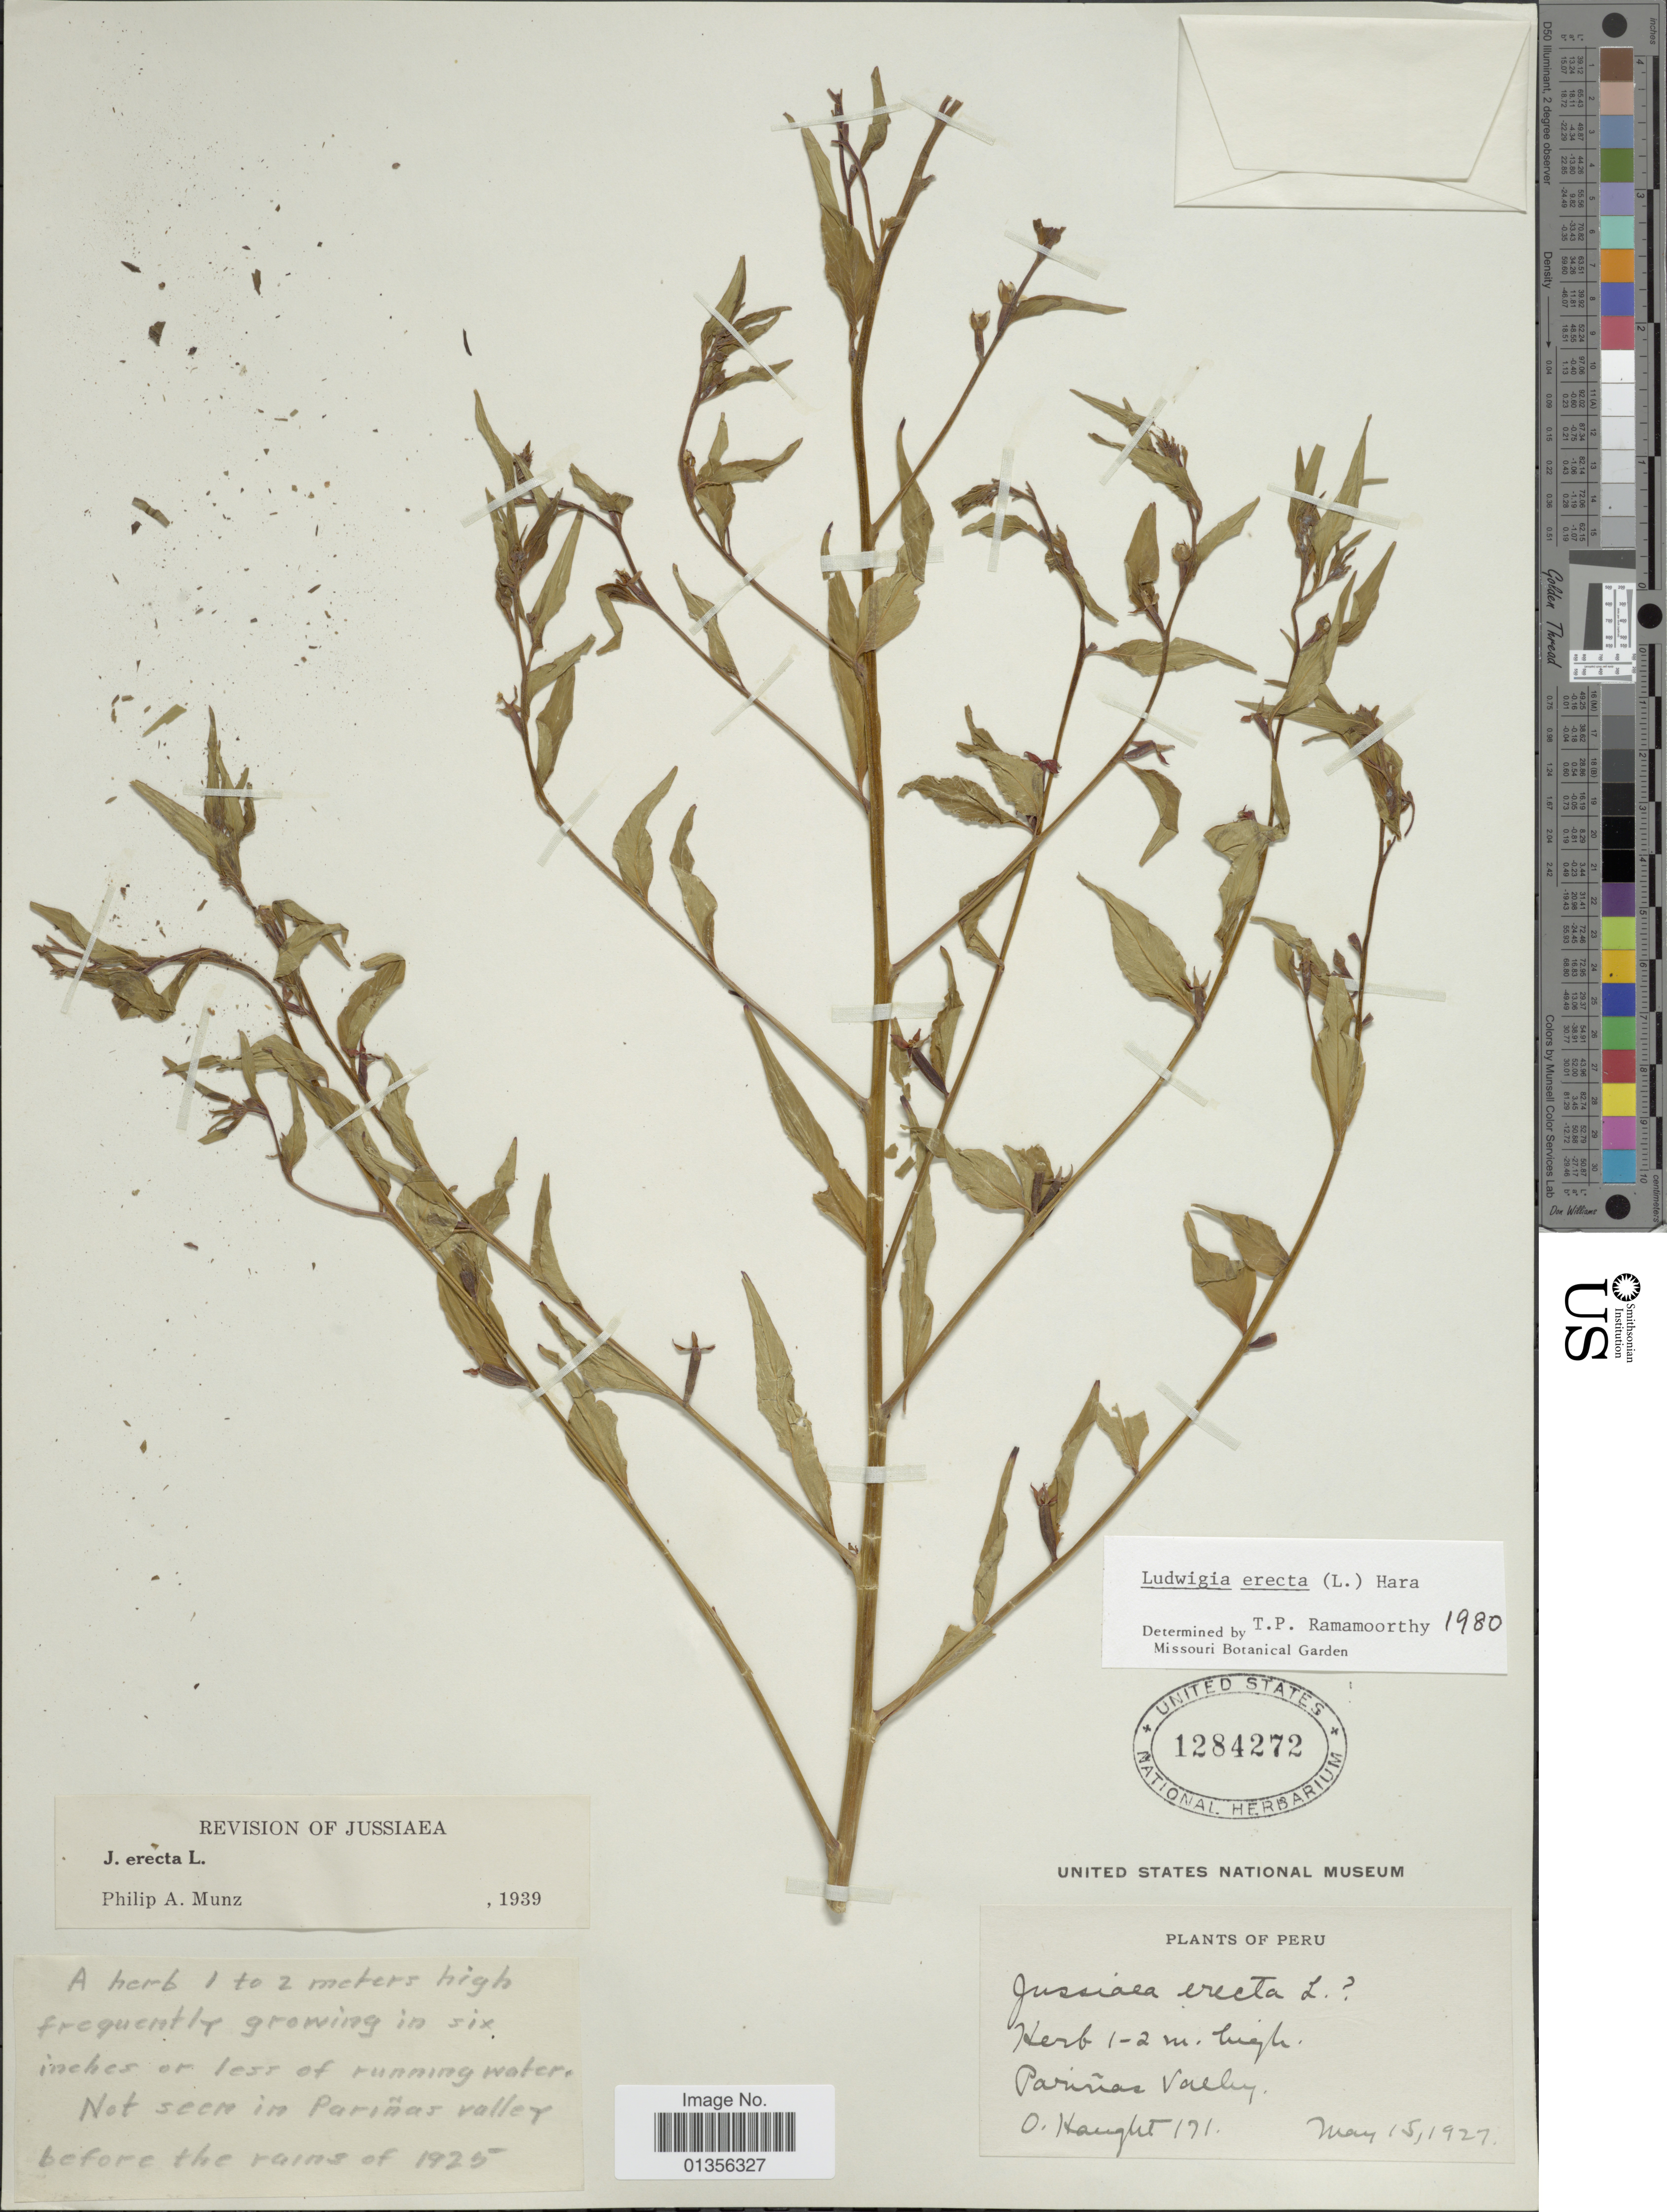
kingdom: Plantae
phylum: Tracheophyta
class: Magnoliopsida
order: Myrtales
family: Onagraceae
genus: Ludwigia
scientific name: Ludwigia erecta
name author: (L.) H. Hara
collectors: O. Haught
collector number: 171*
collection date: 1927-05-15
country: Peru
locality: Pariñas Valley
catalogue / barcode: US 1284272